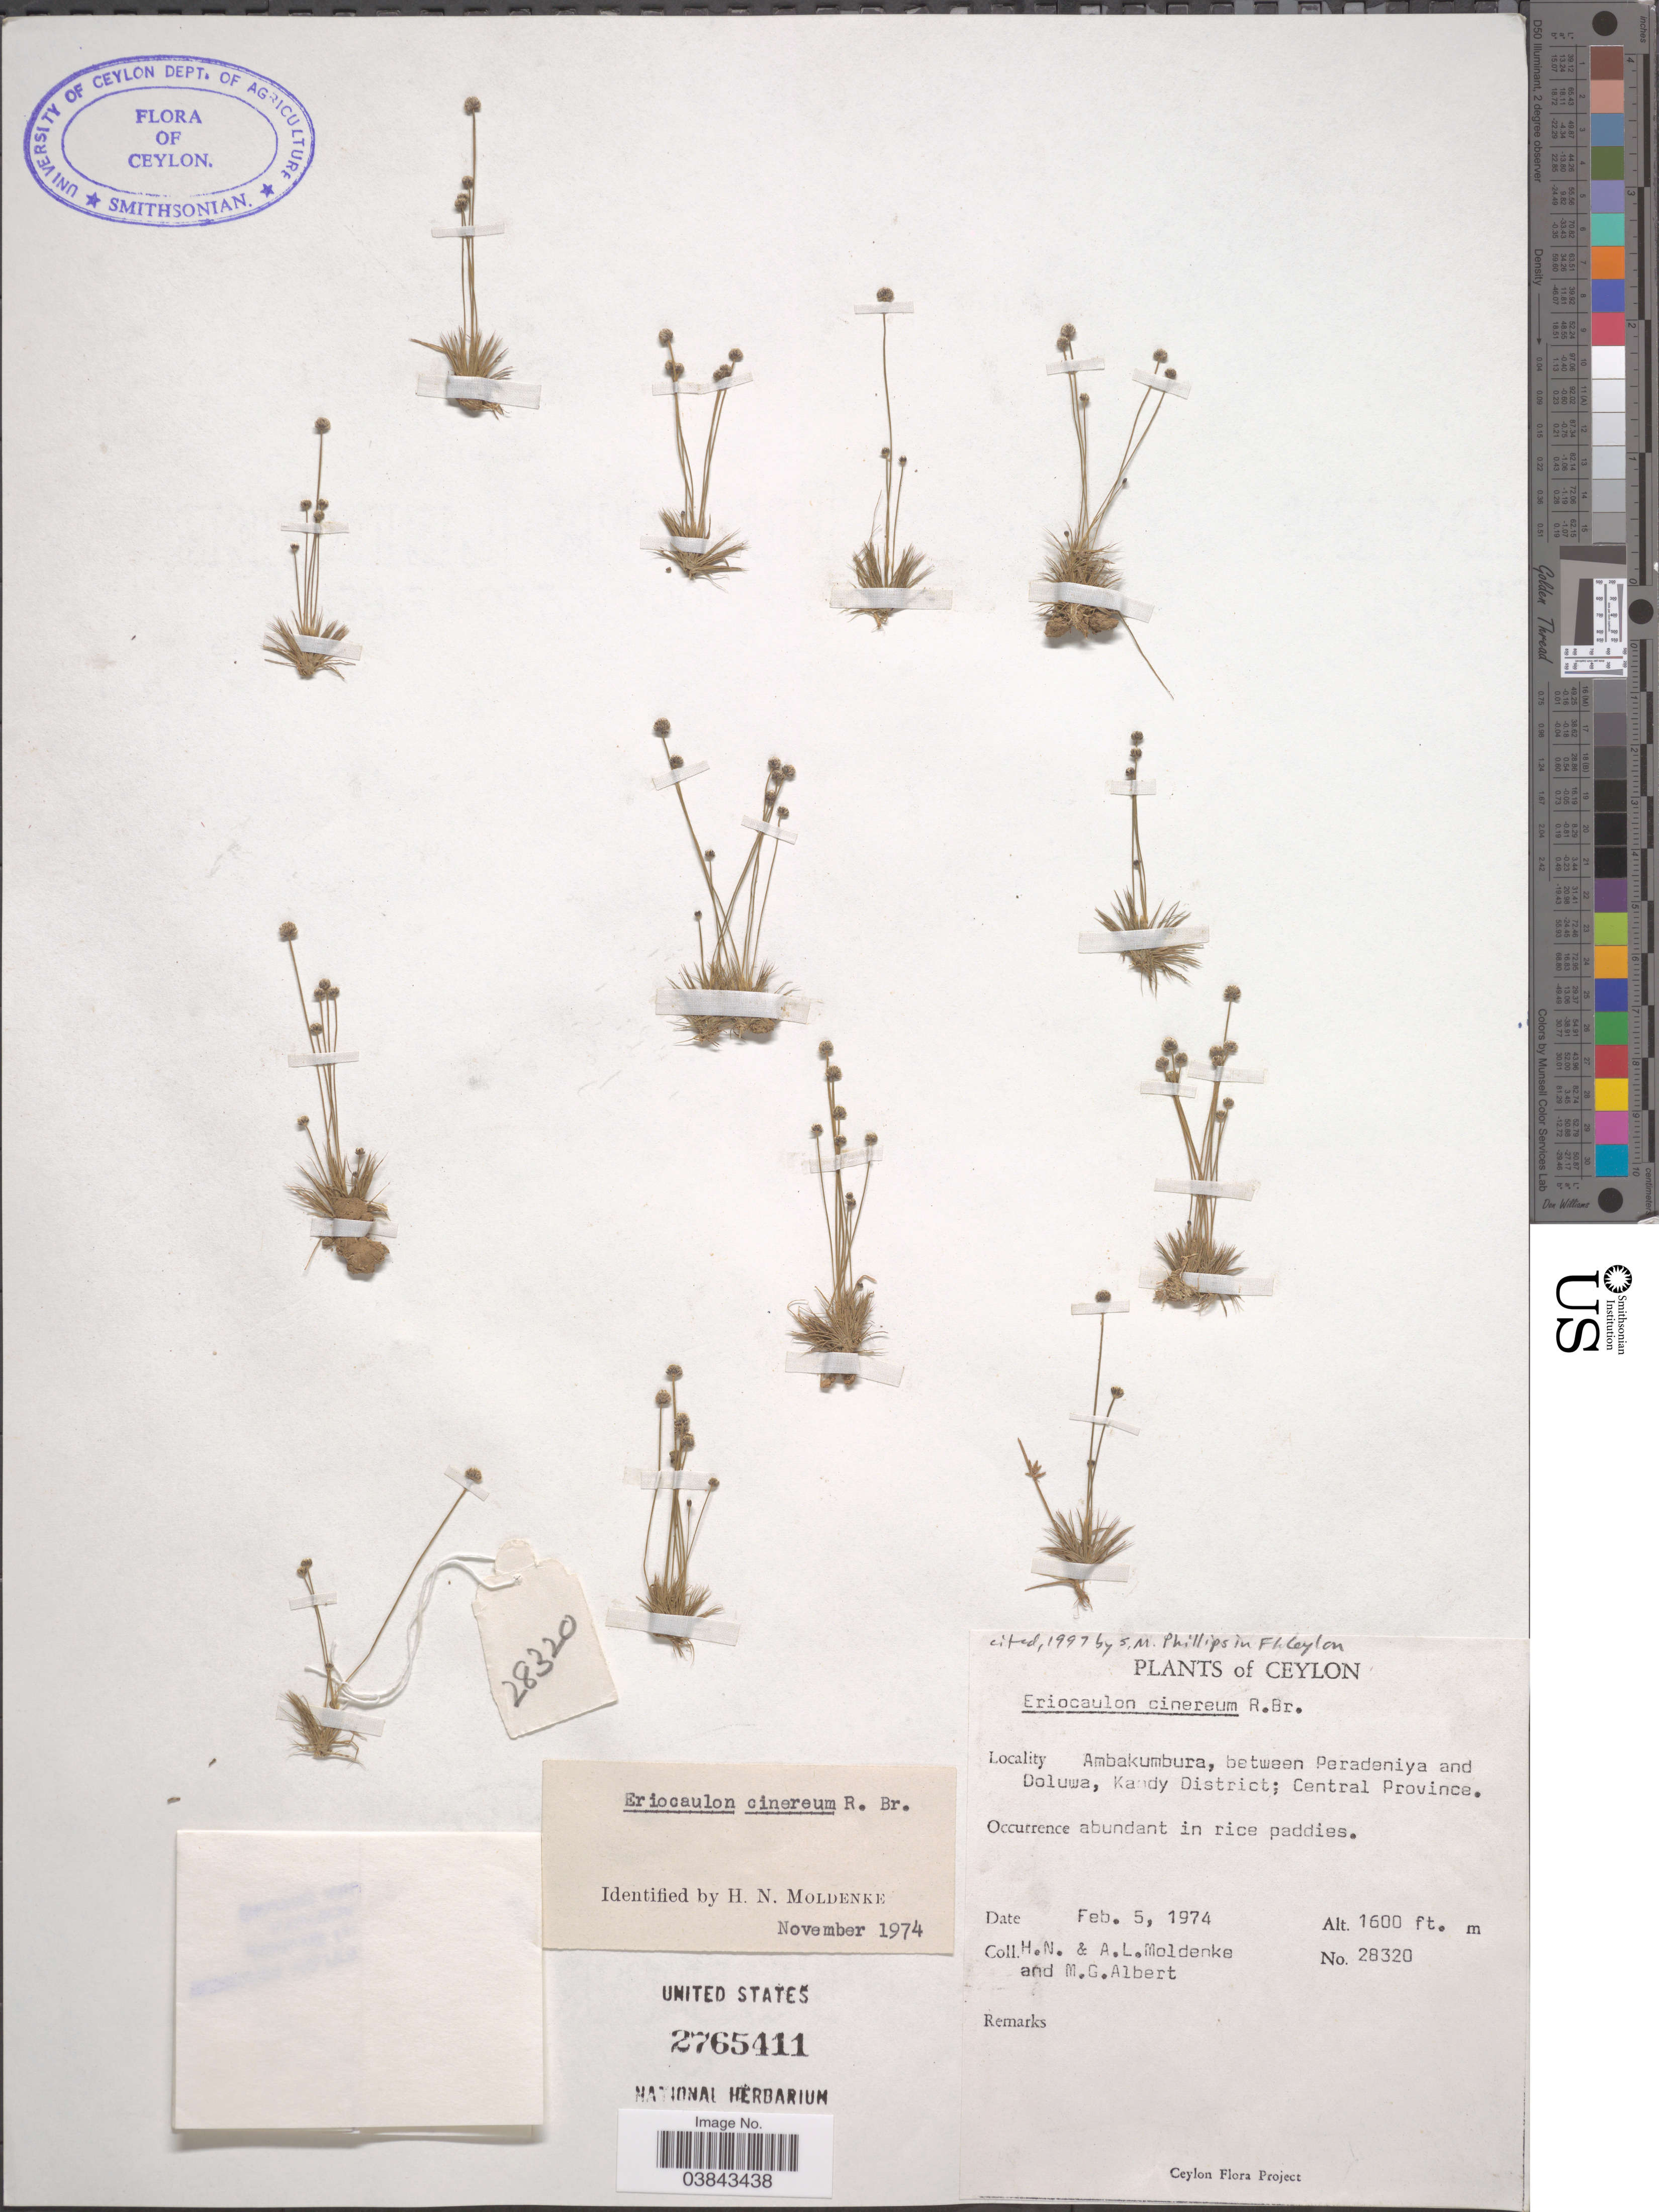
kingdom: Plantae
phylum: Tracheophyta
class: Liliopsida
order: Poales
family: Eriocaulaceae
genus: Eriocaulon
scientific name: Eriocaulon cinereum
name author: R. Br.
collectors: A. L. Moldenke & M. G. Albert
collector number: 28320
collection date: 1974-02-05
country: Sri Lanka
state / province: Central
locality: Ceylon. Ambakumbura, between Peradeniya and Doluwa, Kandy District; Central Province.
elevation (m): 488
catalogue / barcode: US 2765411